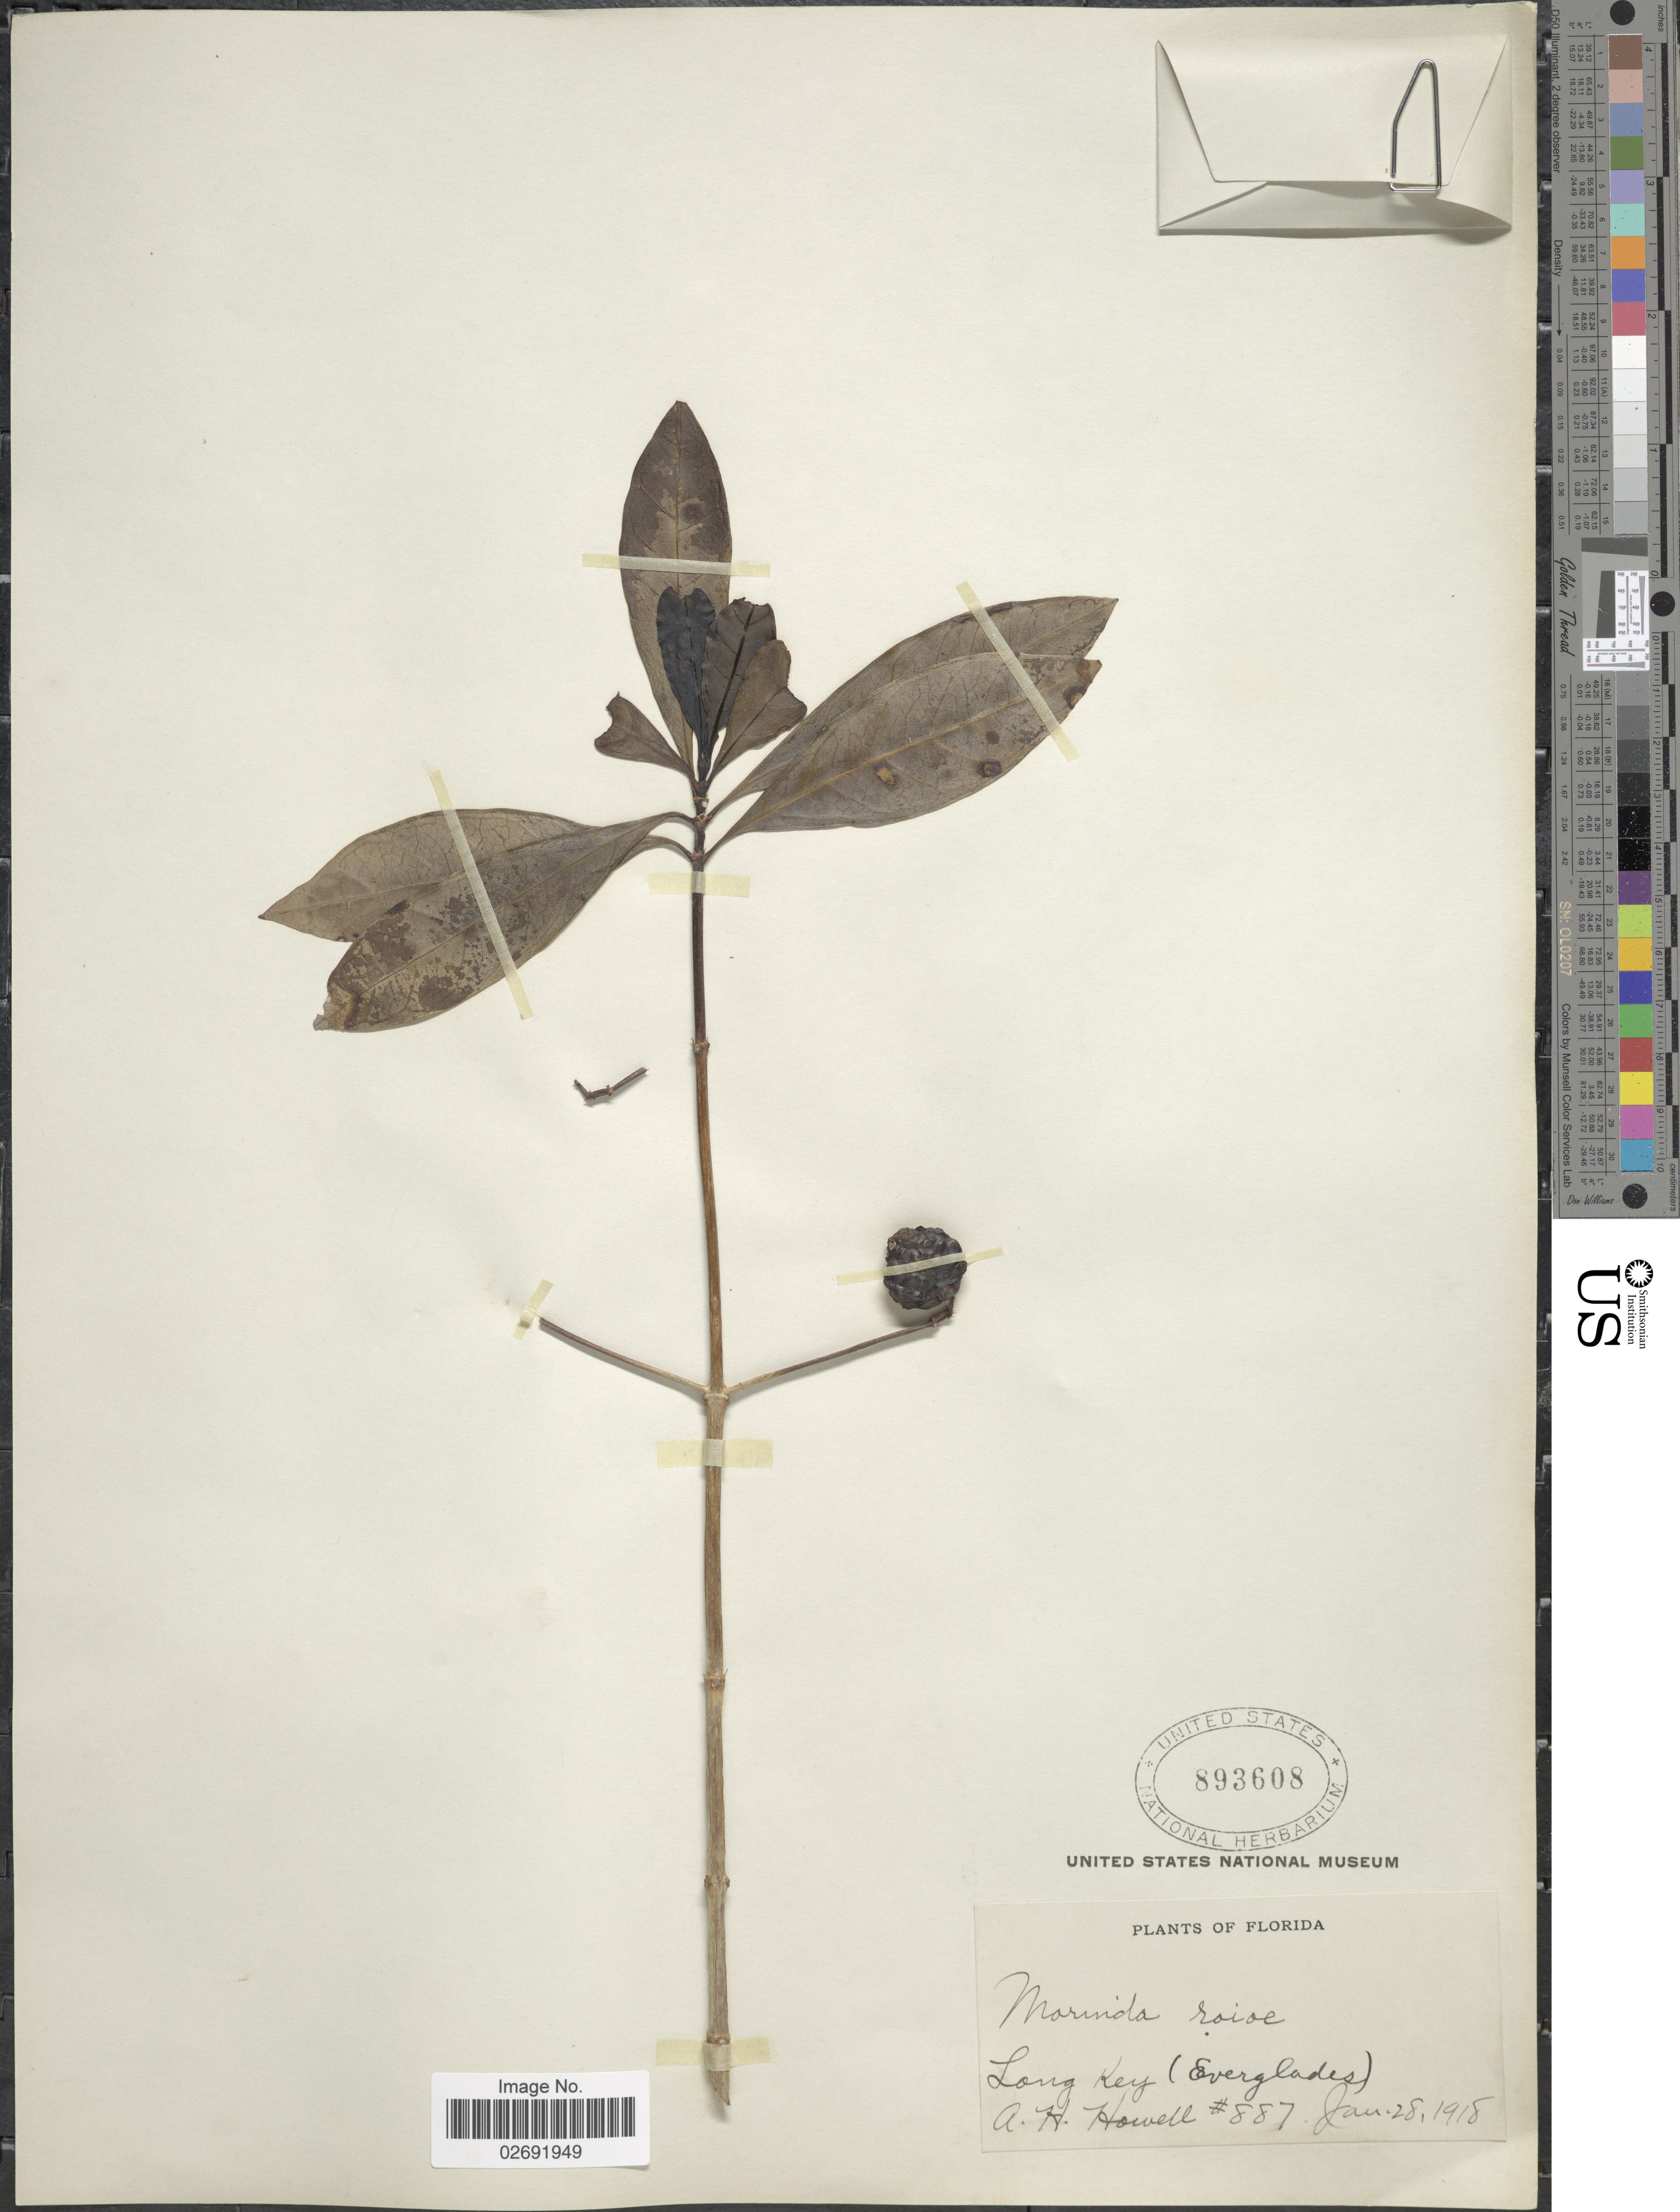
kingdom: Plantae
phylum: Tracheophyta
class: Magnoliopsida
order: Gentianales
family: Rubiaceae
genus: Morinda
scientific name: Morinda royoc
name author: L.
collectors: A. Howell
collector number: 887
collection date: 1918-01-28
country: United States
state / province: Florida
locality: Long Key (Everglades)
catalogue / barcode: US 893608